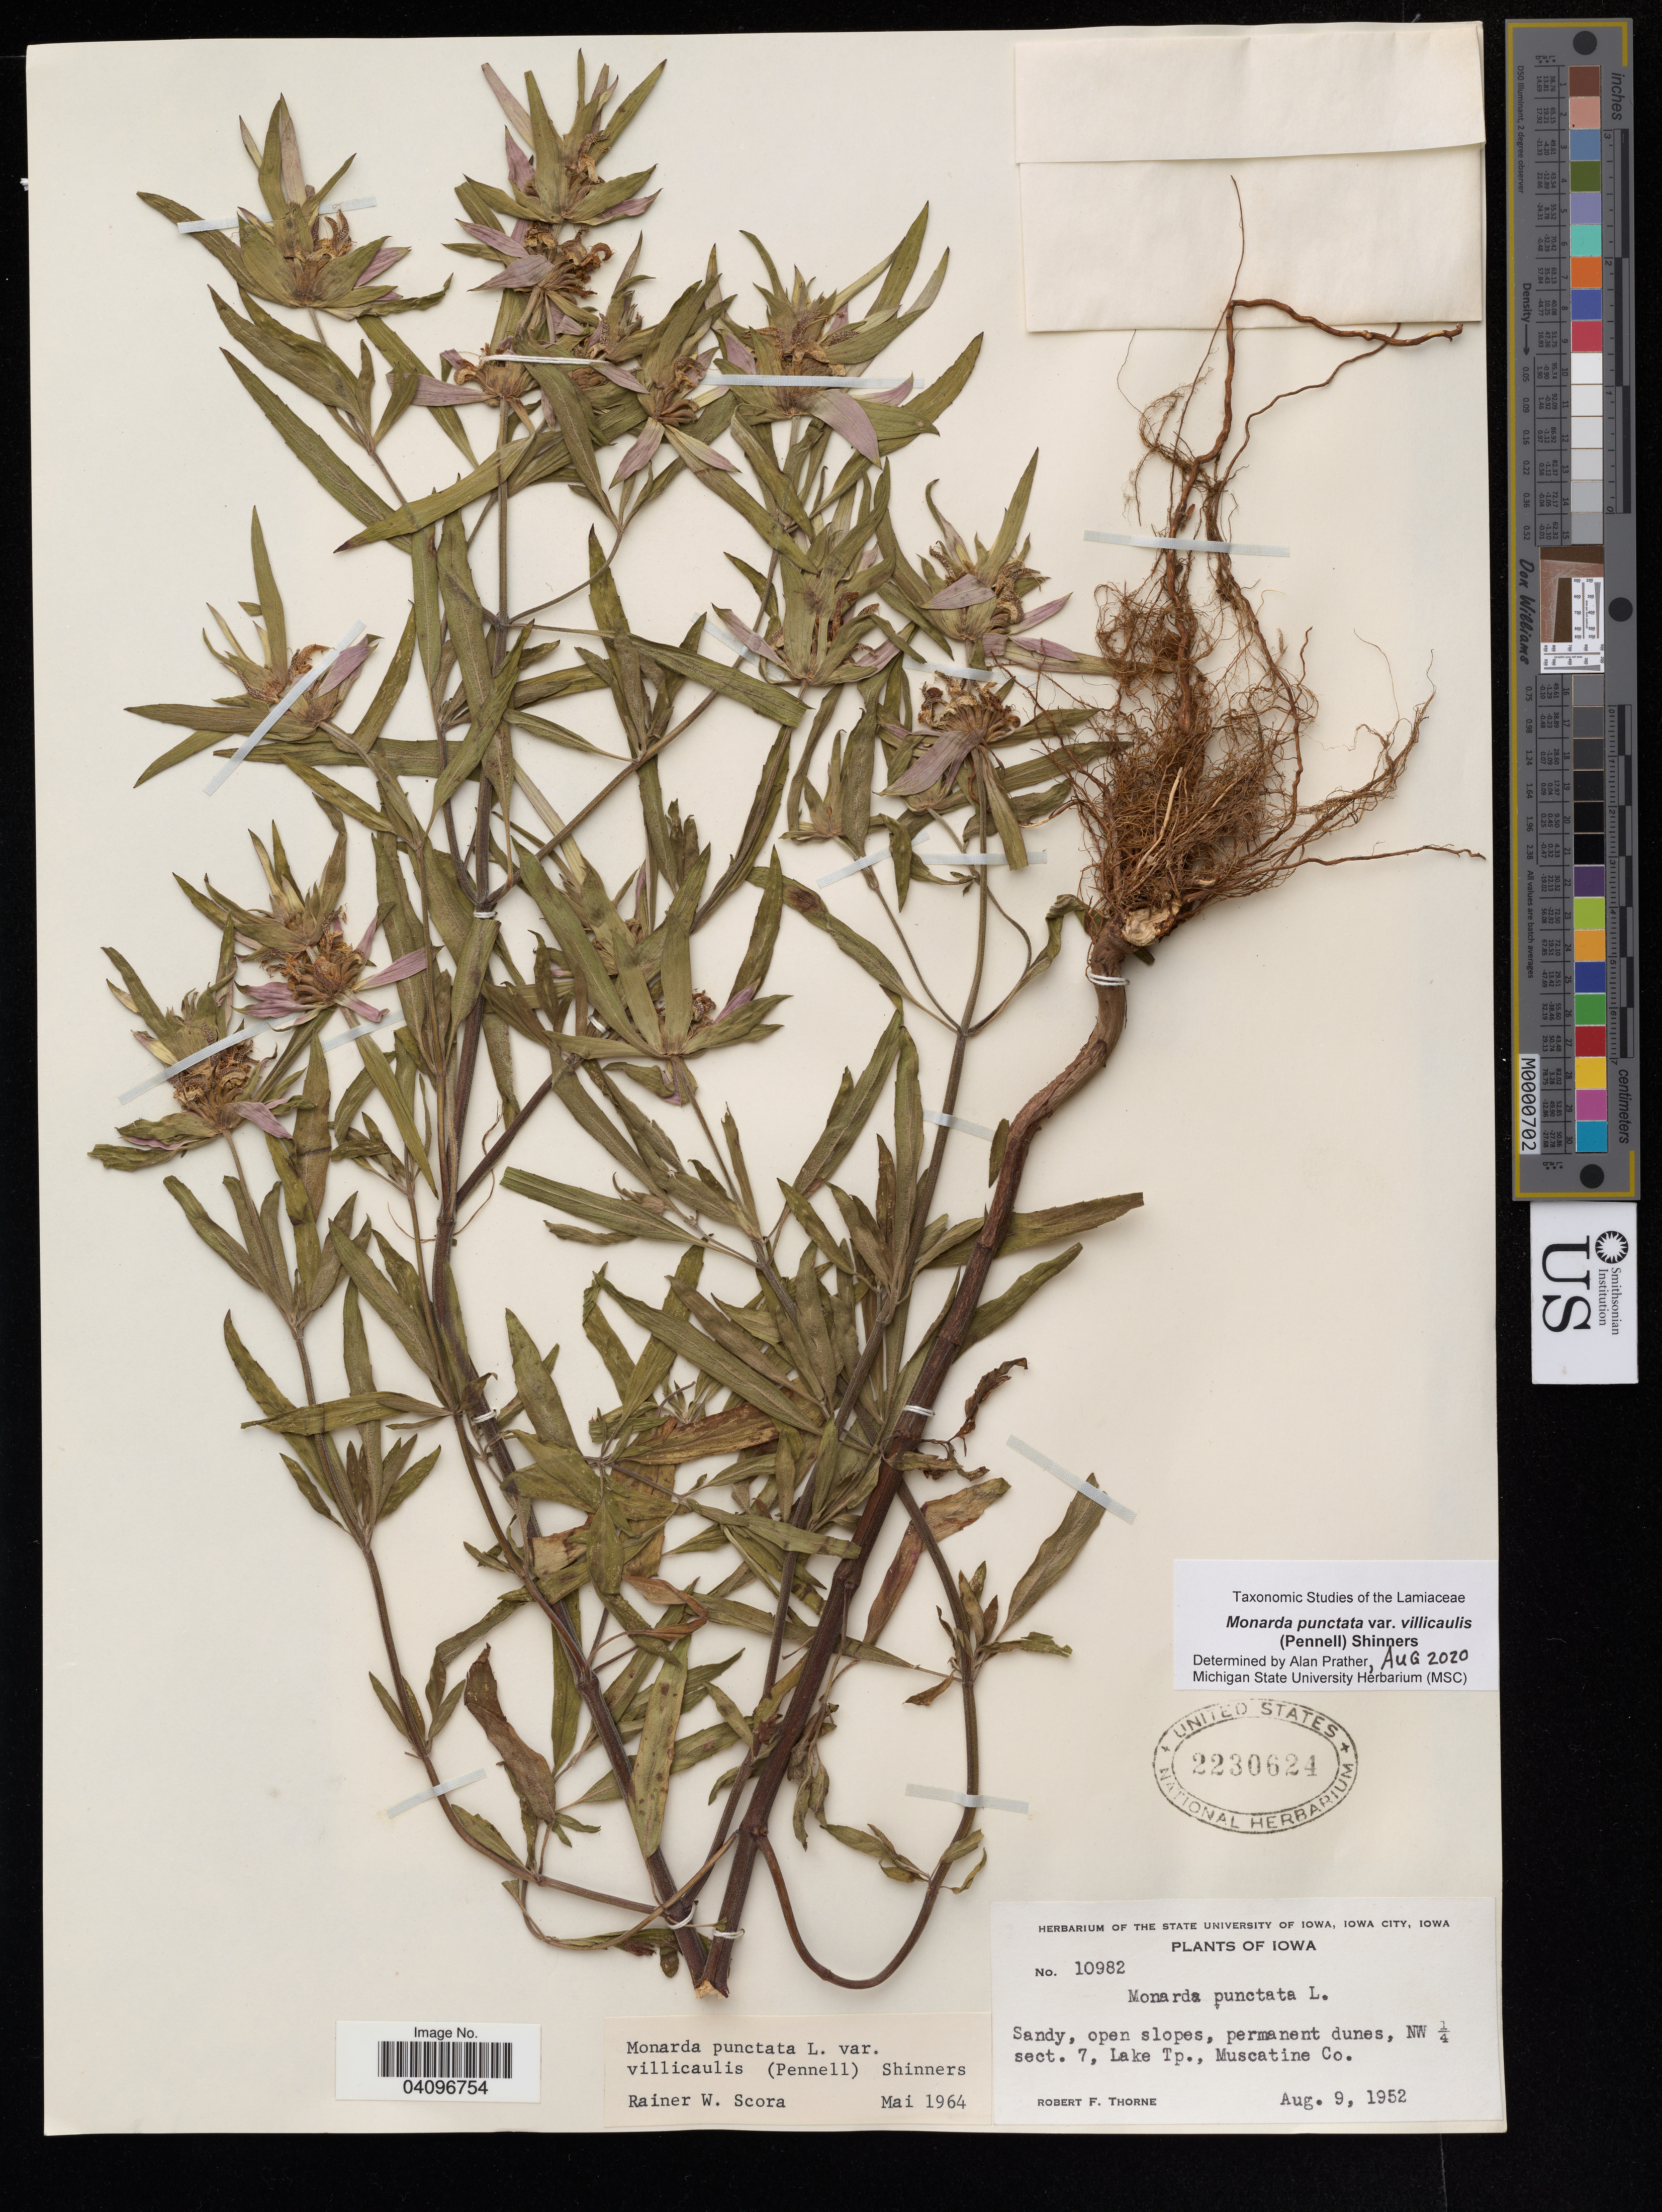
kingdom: Plantae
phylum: Tracheophyta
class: Magnoliopsida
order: Lamiales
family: Lamiaceae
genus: Monarda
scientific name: Monarda punctata var. villicaulis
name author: (Pennell) Shinners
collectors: R. F. Thorne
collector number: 10982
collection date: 1952-08-09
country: United States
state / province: Iowa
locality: Iowa. NW ¼ sect. 7, Lake Tp., Muscatine Co.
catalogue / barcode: US 2230624